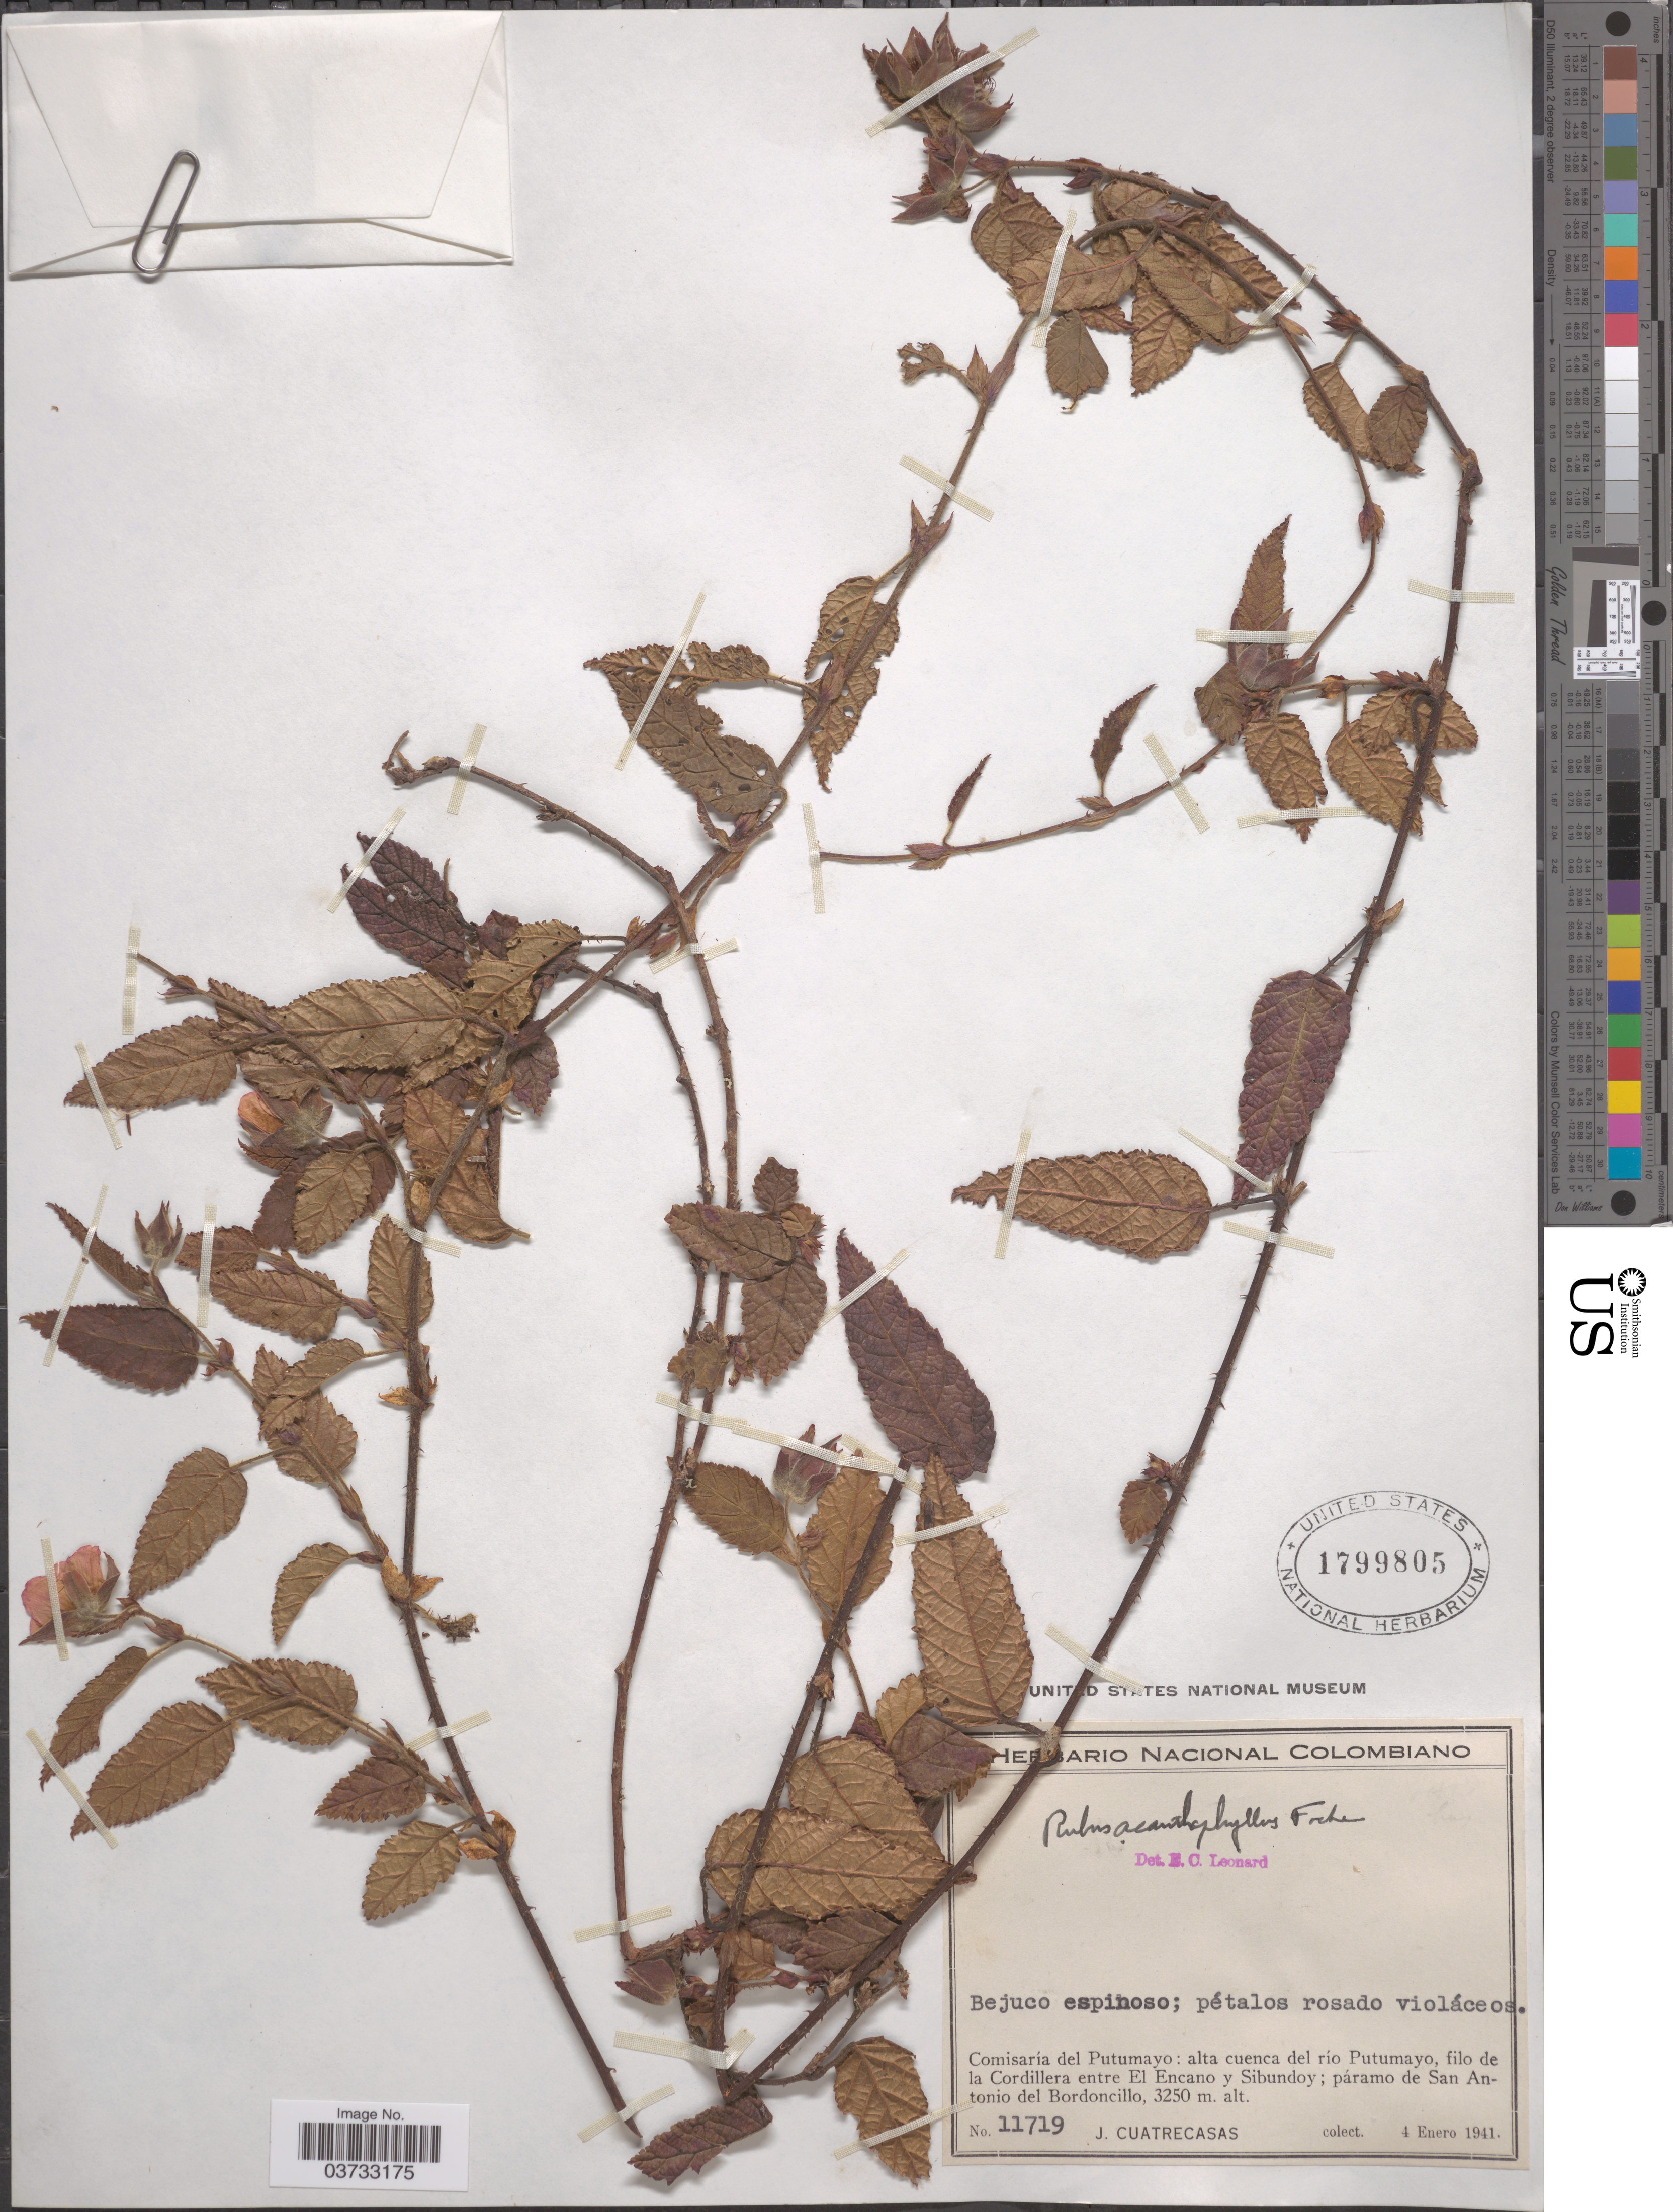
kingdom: Plantae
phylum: Tracheophyta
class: Magnoliopsida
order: Rosales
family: Rosaceae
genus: Rubus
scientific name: Rubus acanthophyllos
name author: Focke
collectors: J. Cuatrecasas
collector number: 11719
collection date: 1941-01-04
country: Colombia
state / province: Putumayo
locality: Comisaría del Putumayo: alta cuenca del río Putumayo, filo de la Cordillera entre El Encano y Sibundoy; páramo de San Antonio del Bordoncillo.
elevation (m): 3250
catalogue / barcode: US 1799805